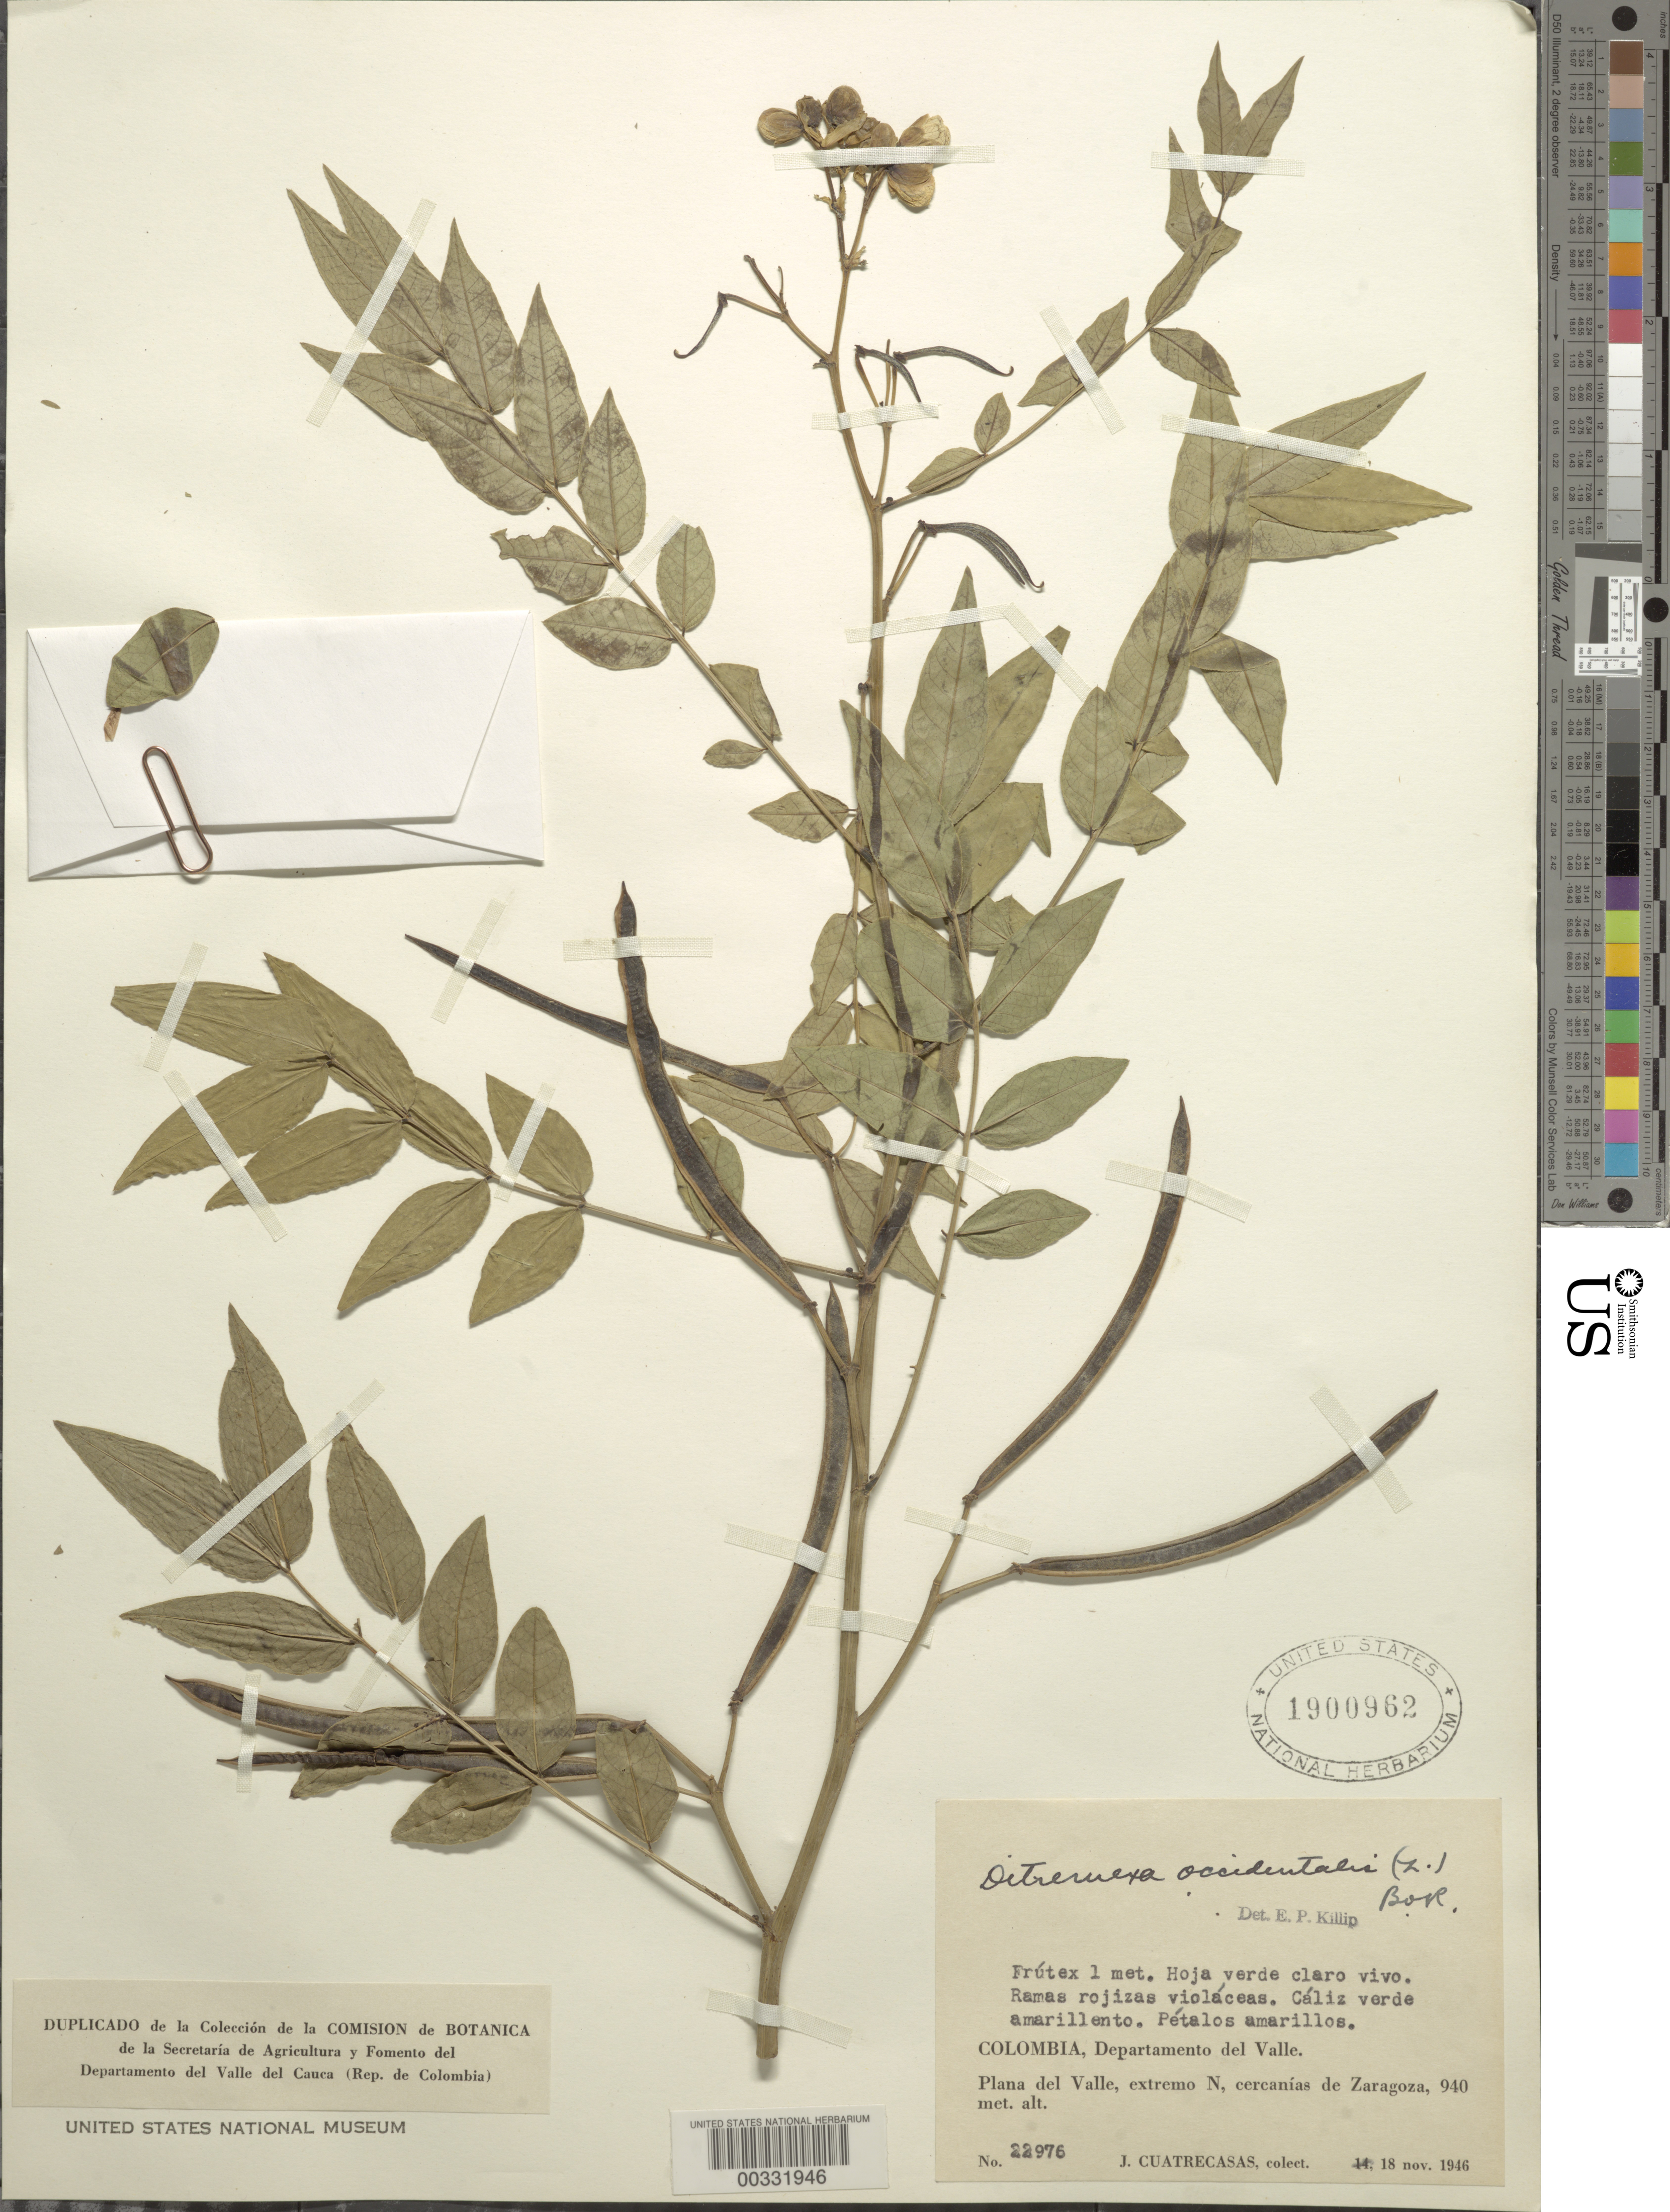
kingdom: Plantae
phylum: Tracheophyta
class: Magnoliopsida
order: Fabales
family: Fabaceae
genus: Senna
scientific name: Senna occidentalis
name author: (L.) Link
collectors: J. Cuatrecasas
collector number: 22976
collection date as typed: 18 Nov 1946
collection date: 1946-11-18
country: Colombia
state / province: Valle del Cauca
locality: Plana del Valle, N, adjoining Zaragoza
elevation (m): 940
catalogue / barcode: US 1900962